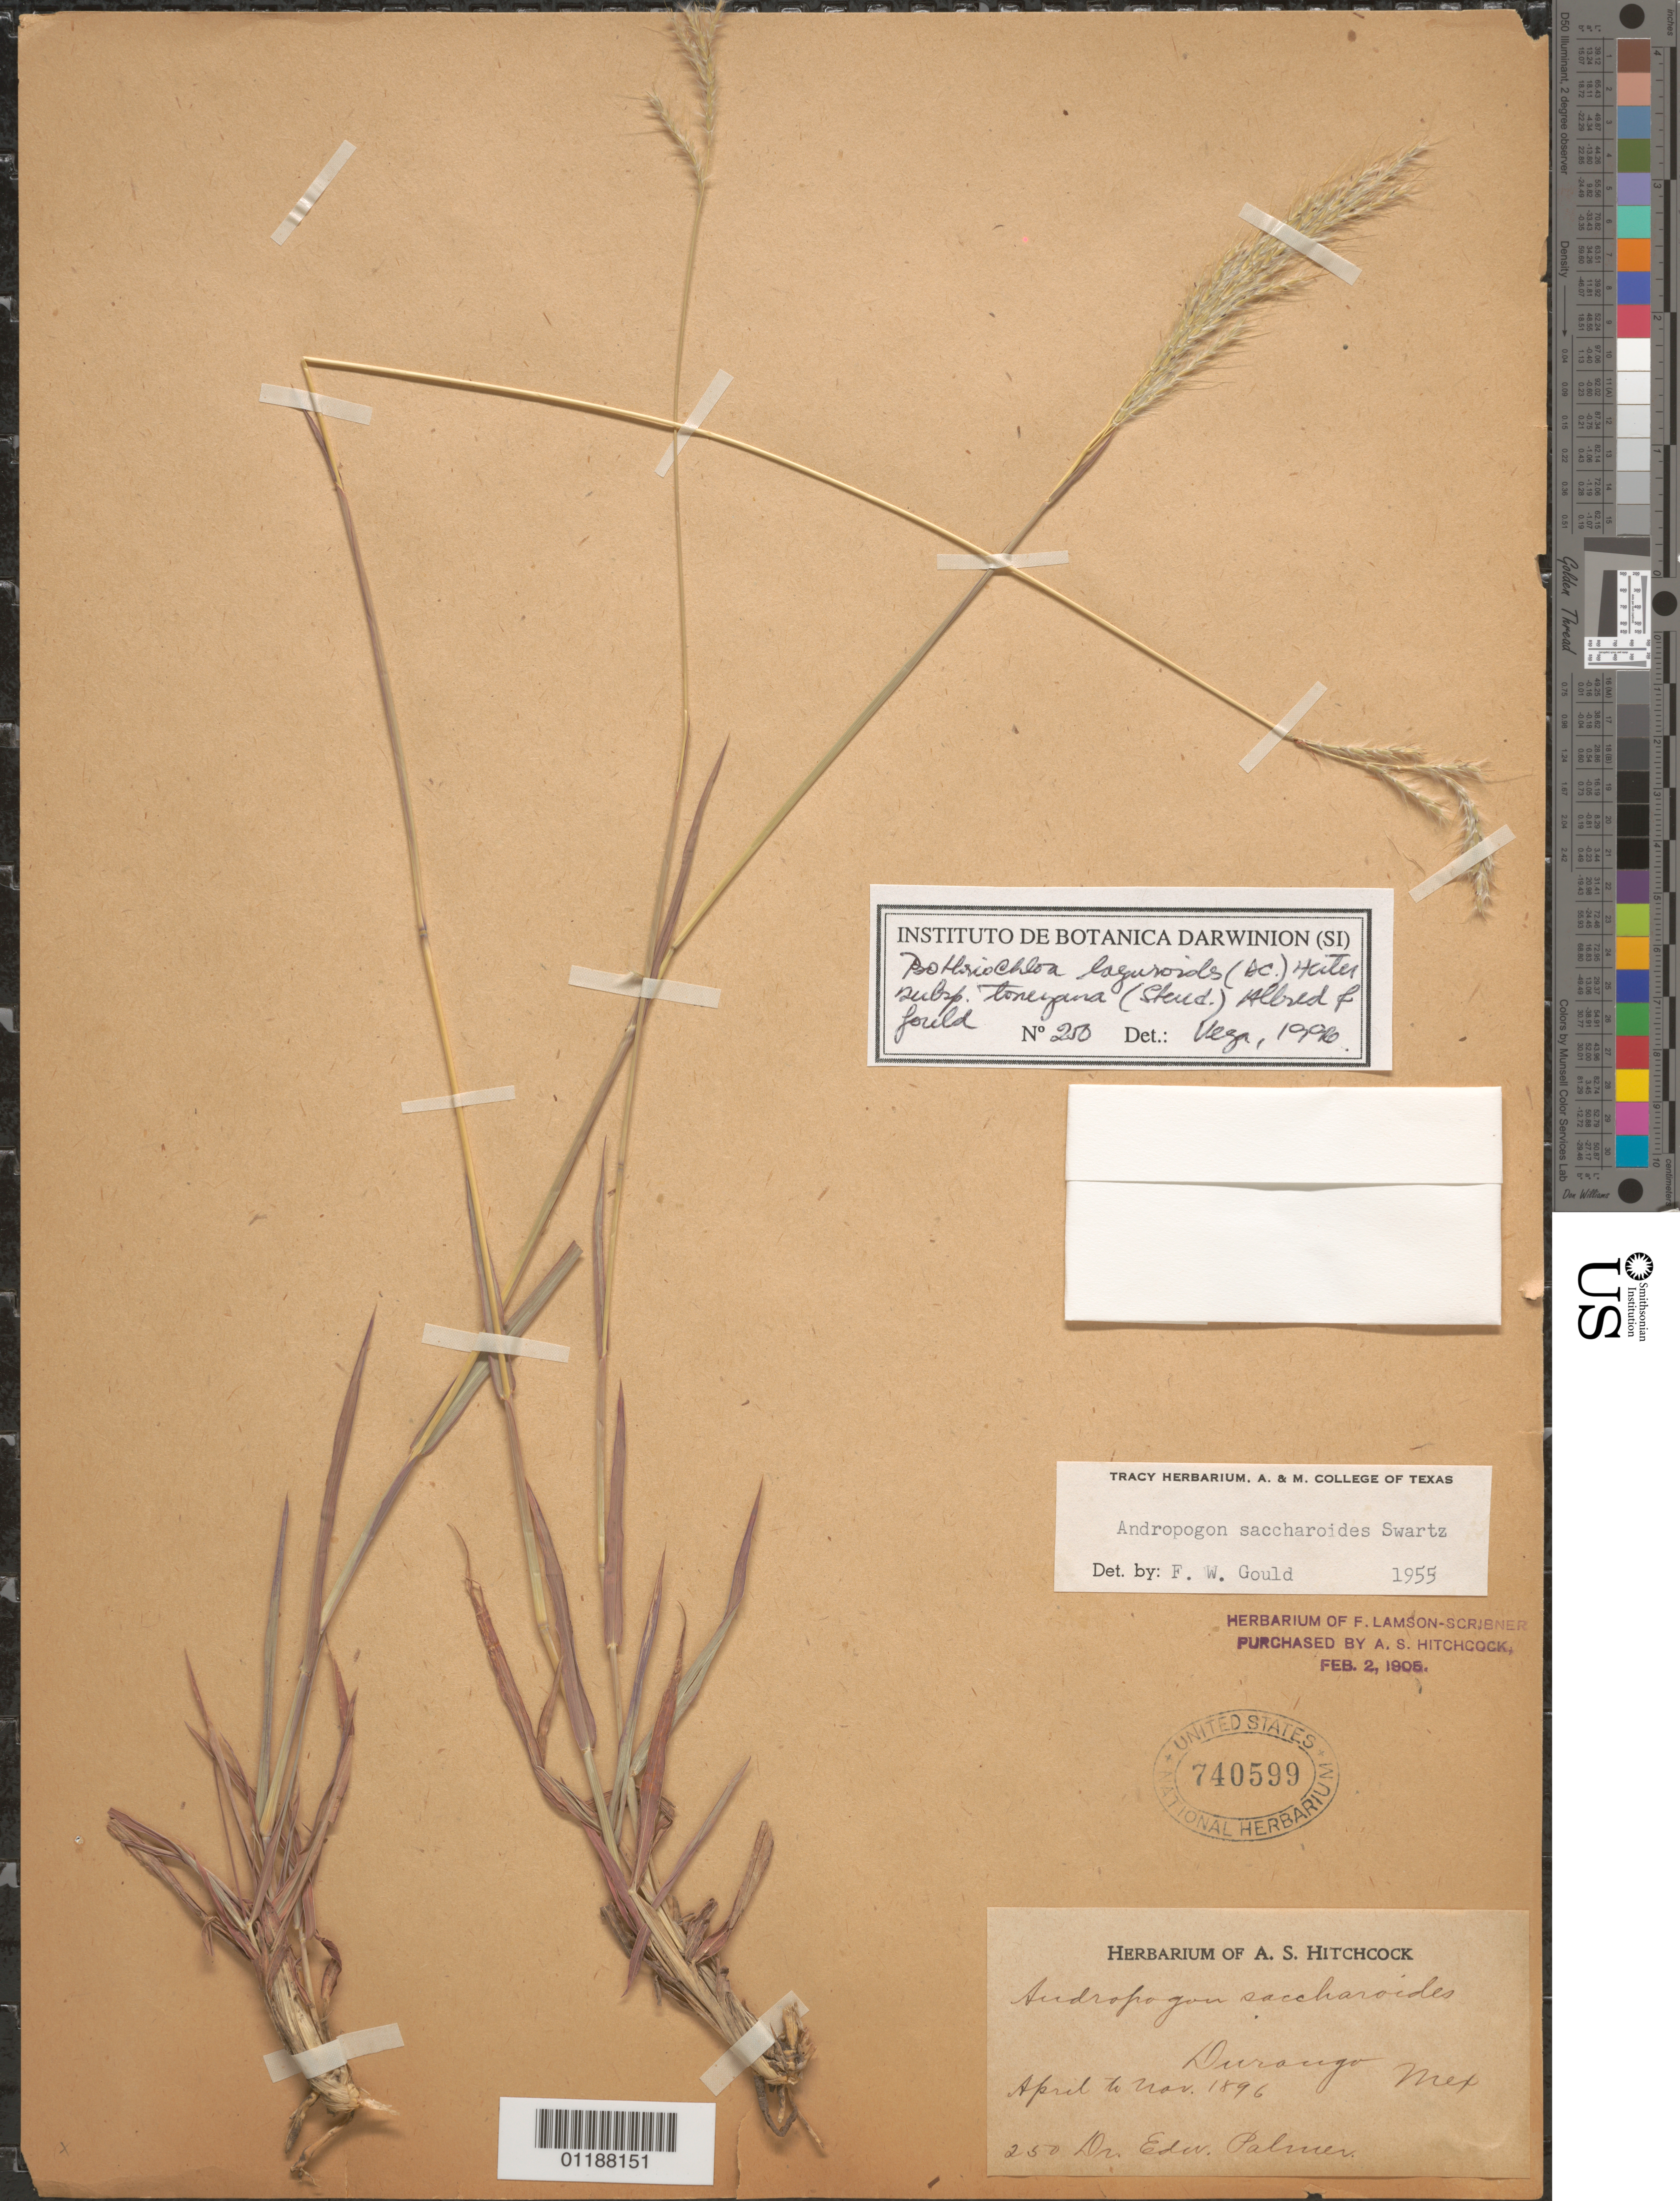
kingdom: Plantae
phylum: Tracheophyta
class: Liliopsida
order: Poales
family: Poaceae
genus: Bothriochloa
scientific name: Bothriochloa laguroides subsp. torreyana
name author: (Steud.) Allred & Gould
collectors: E. Palmer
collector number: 250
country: Mexico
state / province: Durango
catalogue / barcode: US 740599